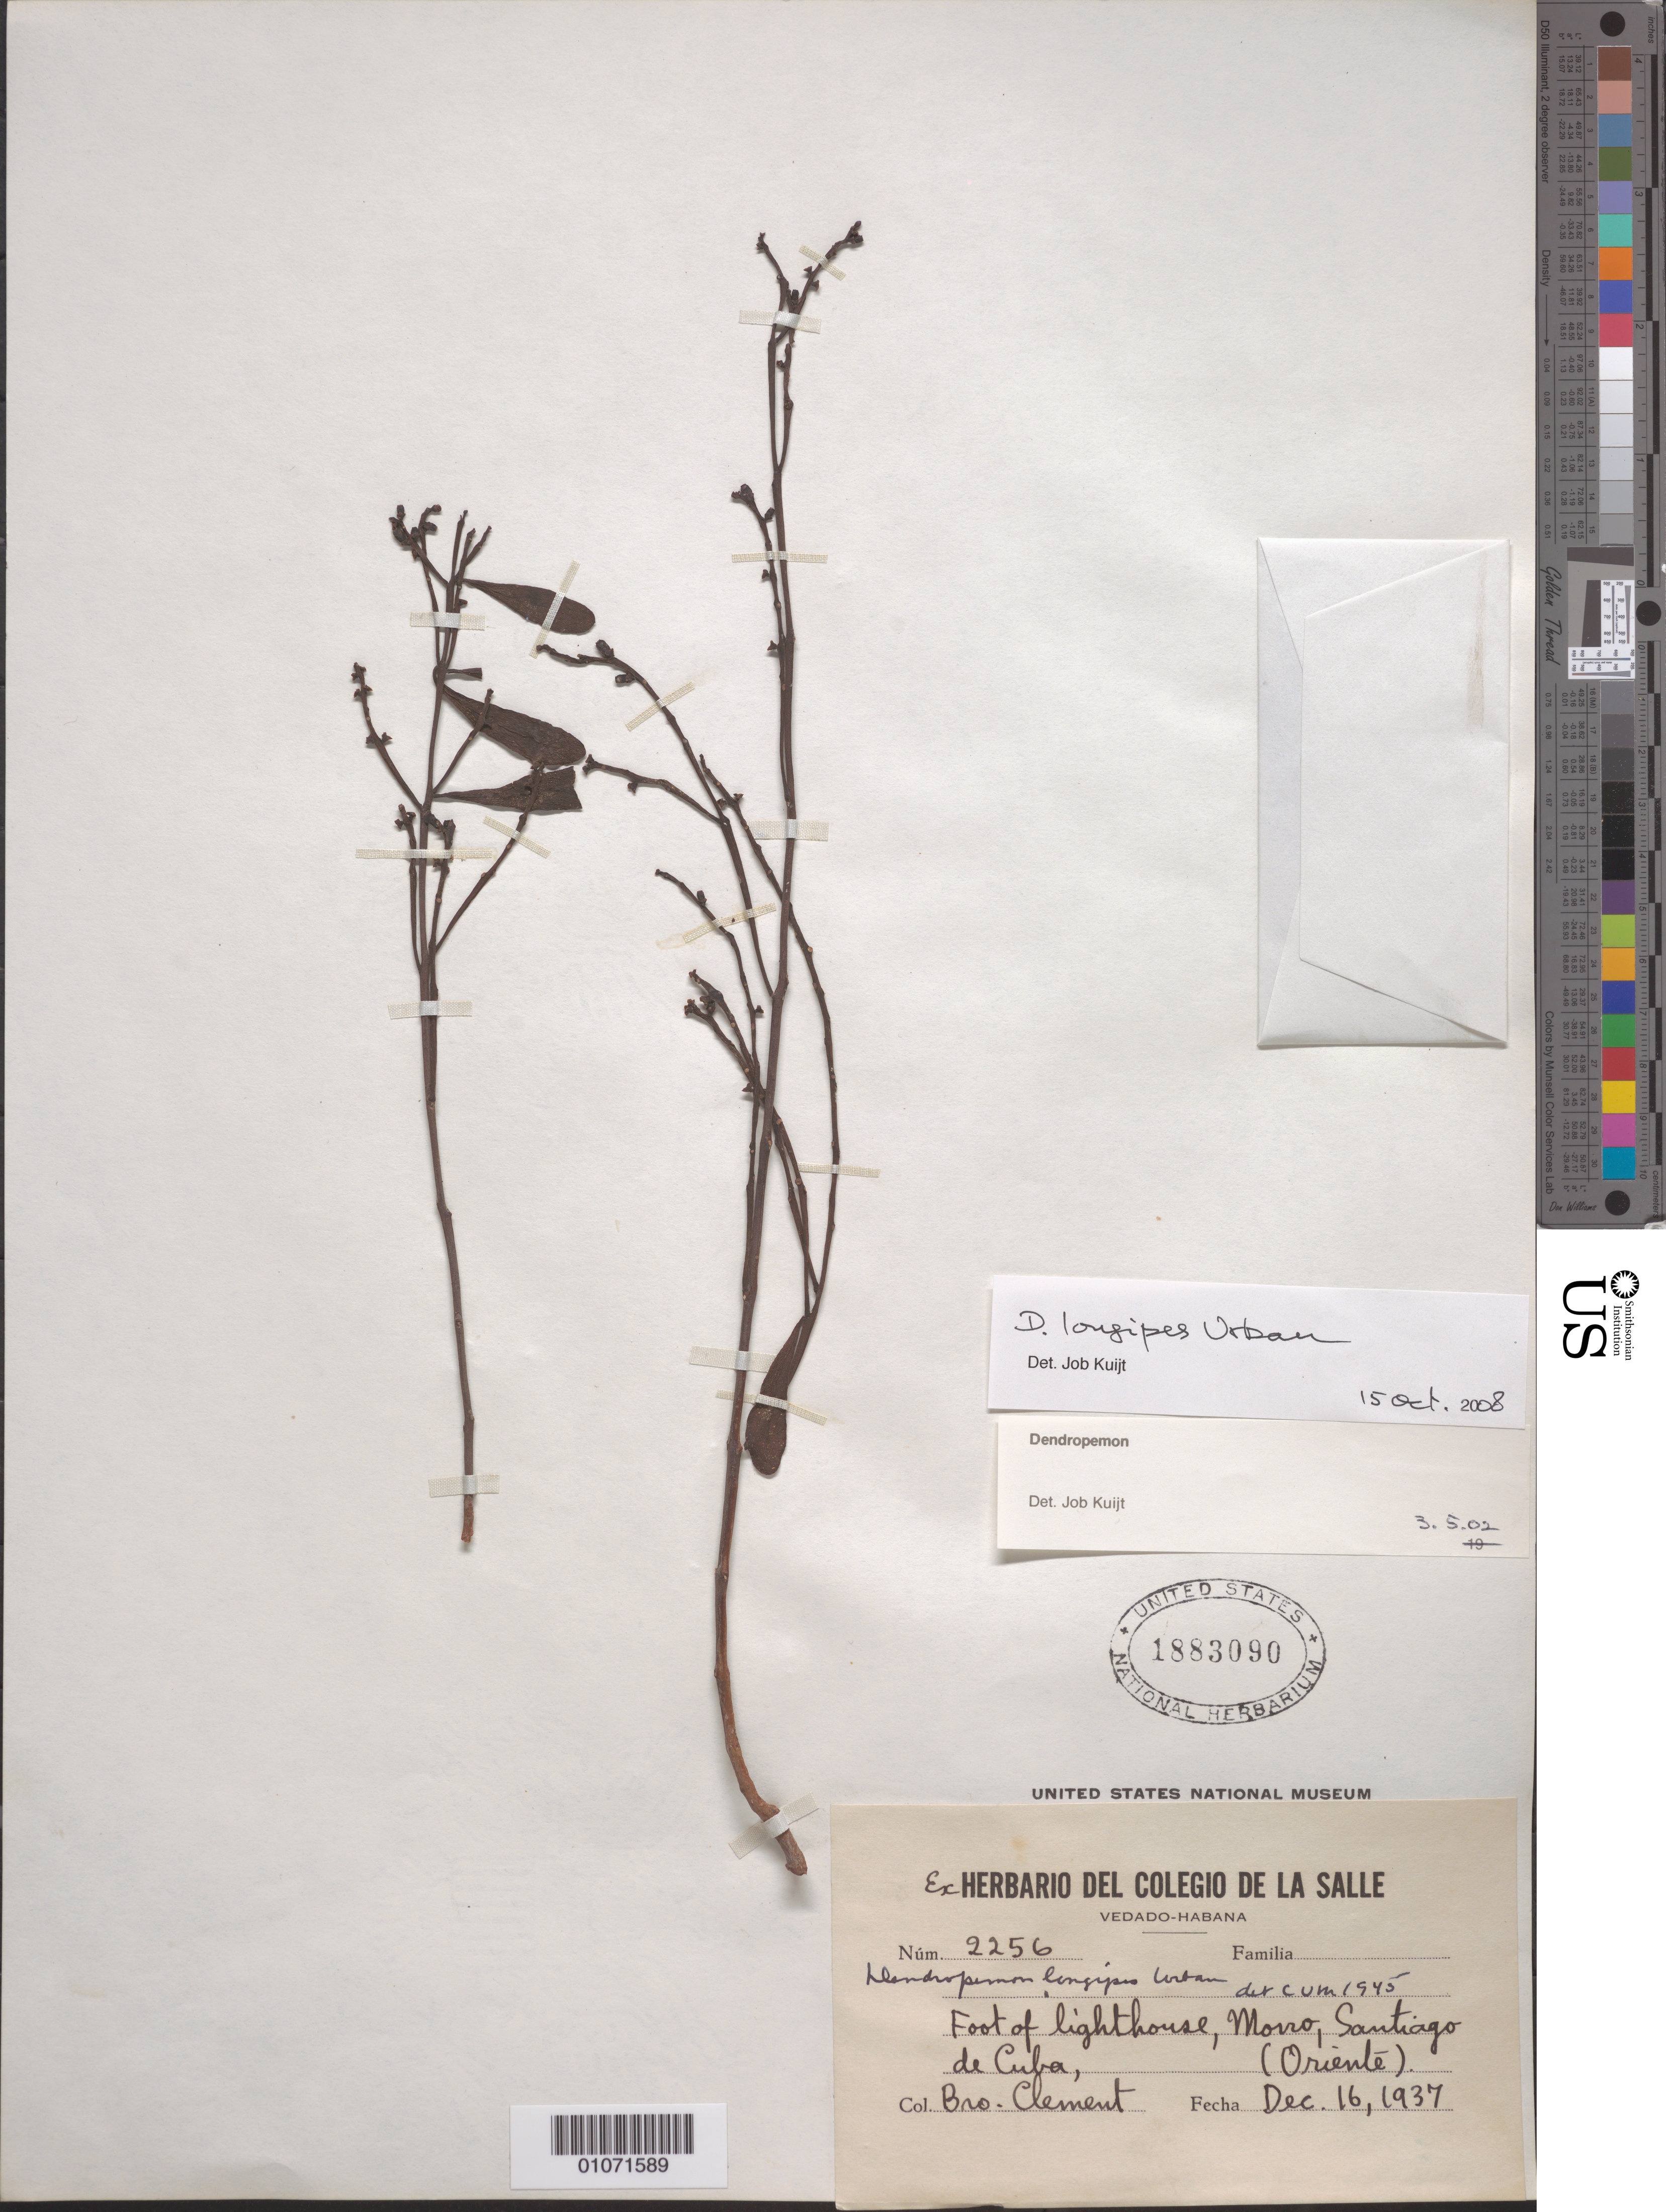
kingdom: Plantae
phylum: Tracheophyta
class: Magnoliopsida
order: Santalales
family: Loranthaceae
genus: Dendropemon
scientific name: Dendropemon longipes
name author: Urb.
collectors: B. Clement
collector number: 2256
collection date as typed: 16 Dec 1937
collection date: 1937-12-16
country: Cuba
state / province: Santiago de Cuba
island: Cuba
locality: Foot of lighthouse, Morro Santiago de Cuba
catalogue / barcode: US 1883090